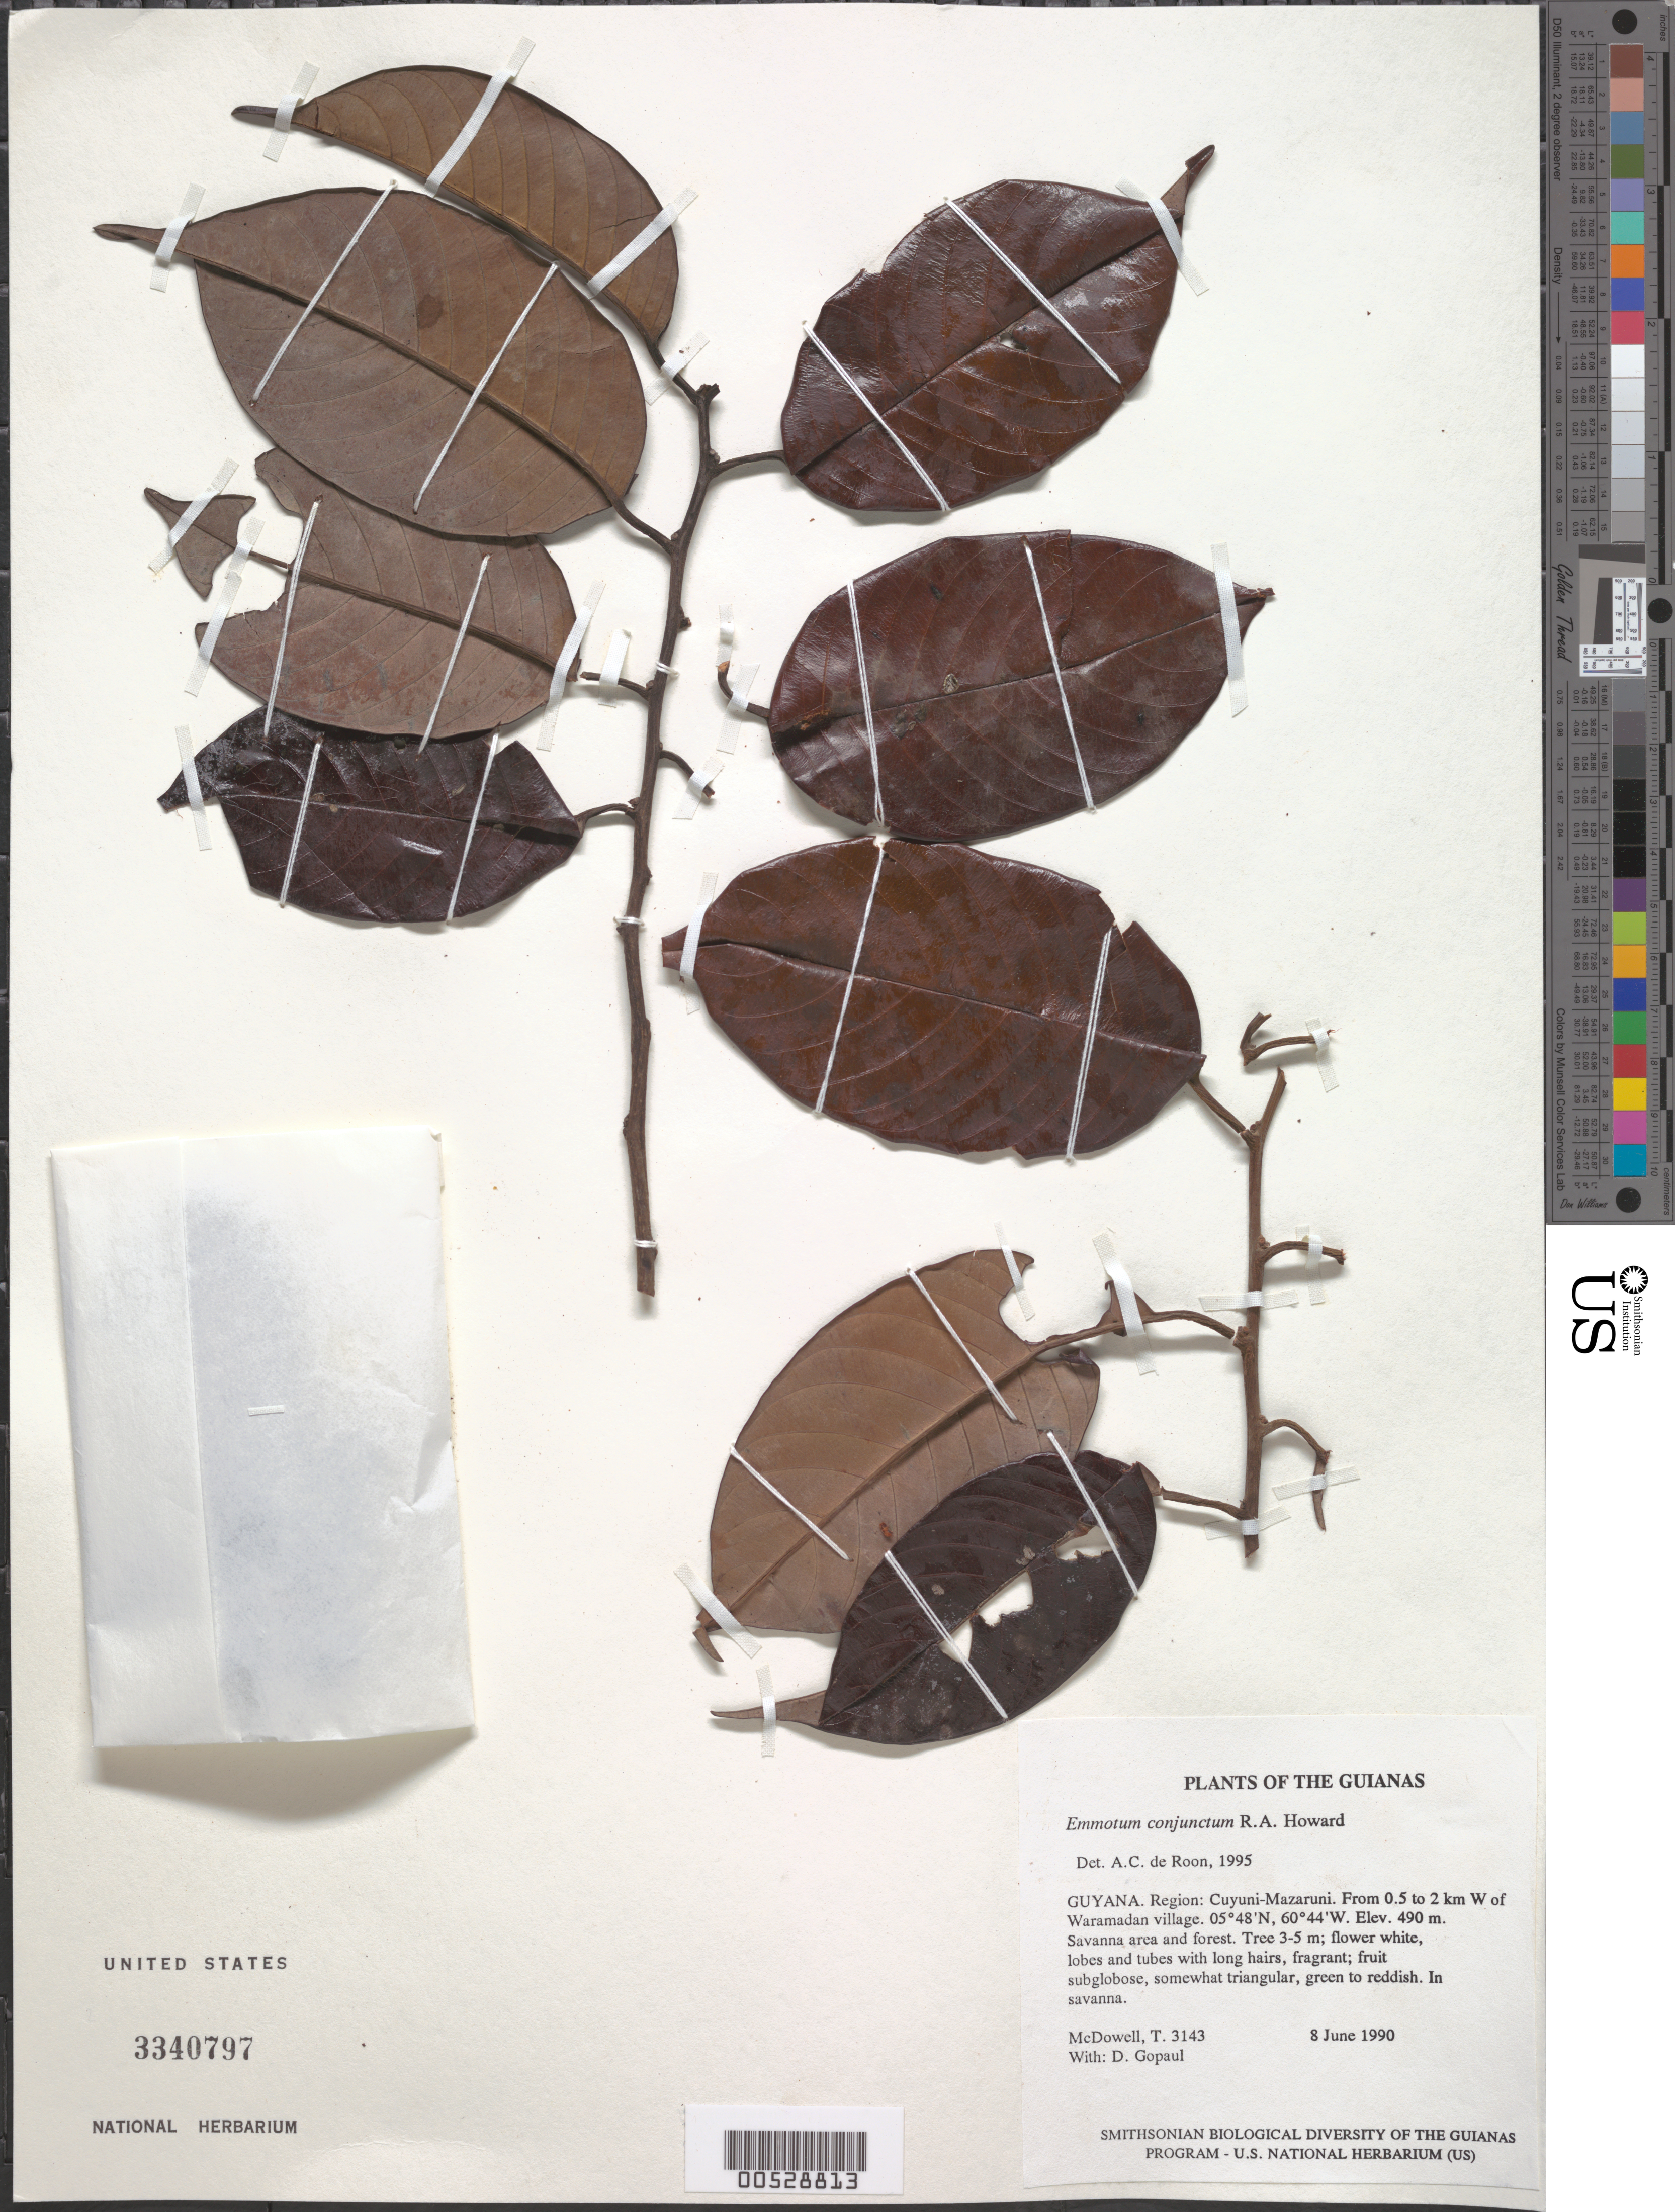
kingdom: Plantae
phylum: Tracheophyta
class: Magnoliopsida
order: Metteniusales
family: Metteniusaceae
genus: Emmotum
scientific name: Emmotum conjunctum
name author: R.A. Howard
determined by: de Roon, A. C.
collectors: T. McDowell & D. Gopaul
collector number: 3143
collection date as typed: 8 June 1990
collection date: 1990-06-08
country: Guyana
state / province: Cuyuni-Mazaruni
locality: From 0.5 to 2 km W of Waramadan village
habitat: Savanna area and forest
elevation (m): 490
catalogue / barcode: US 3340797